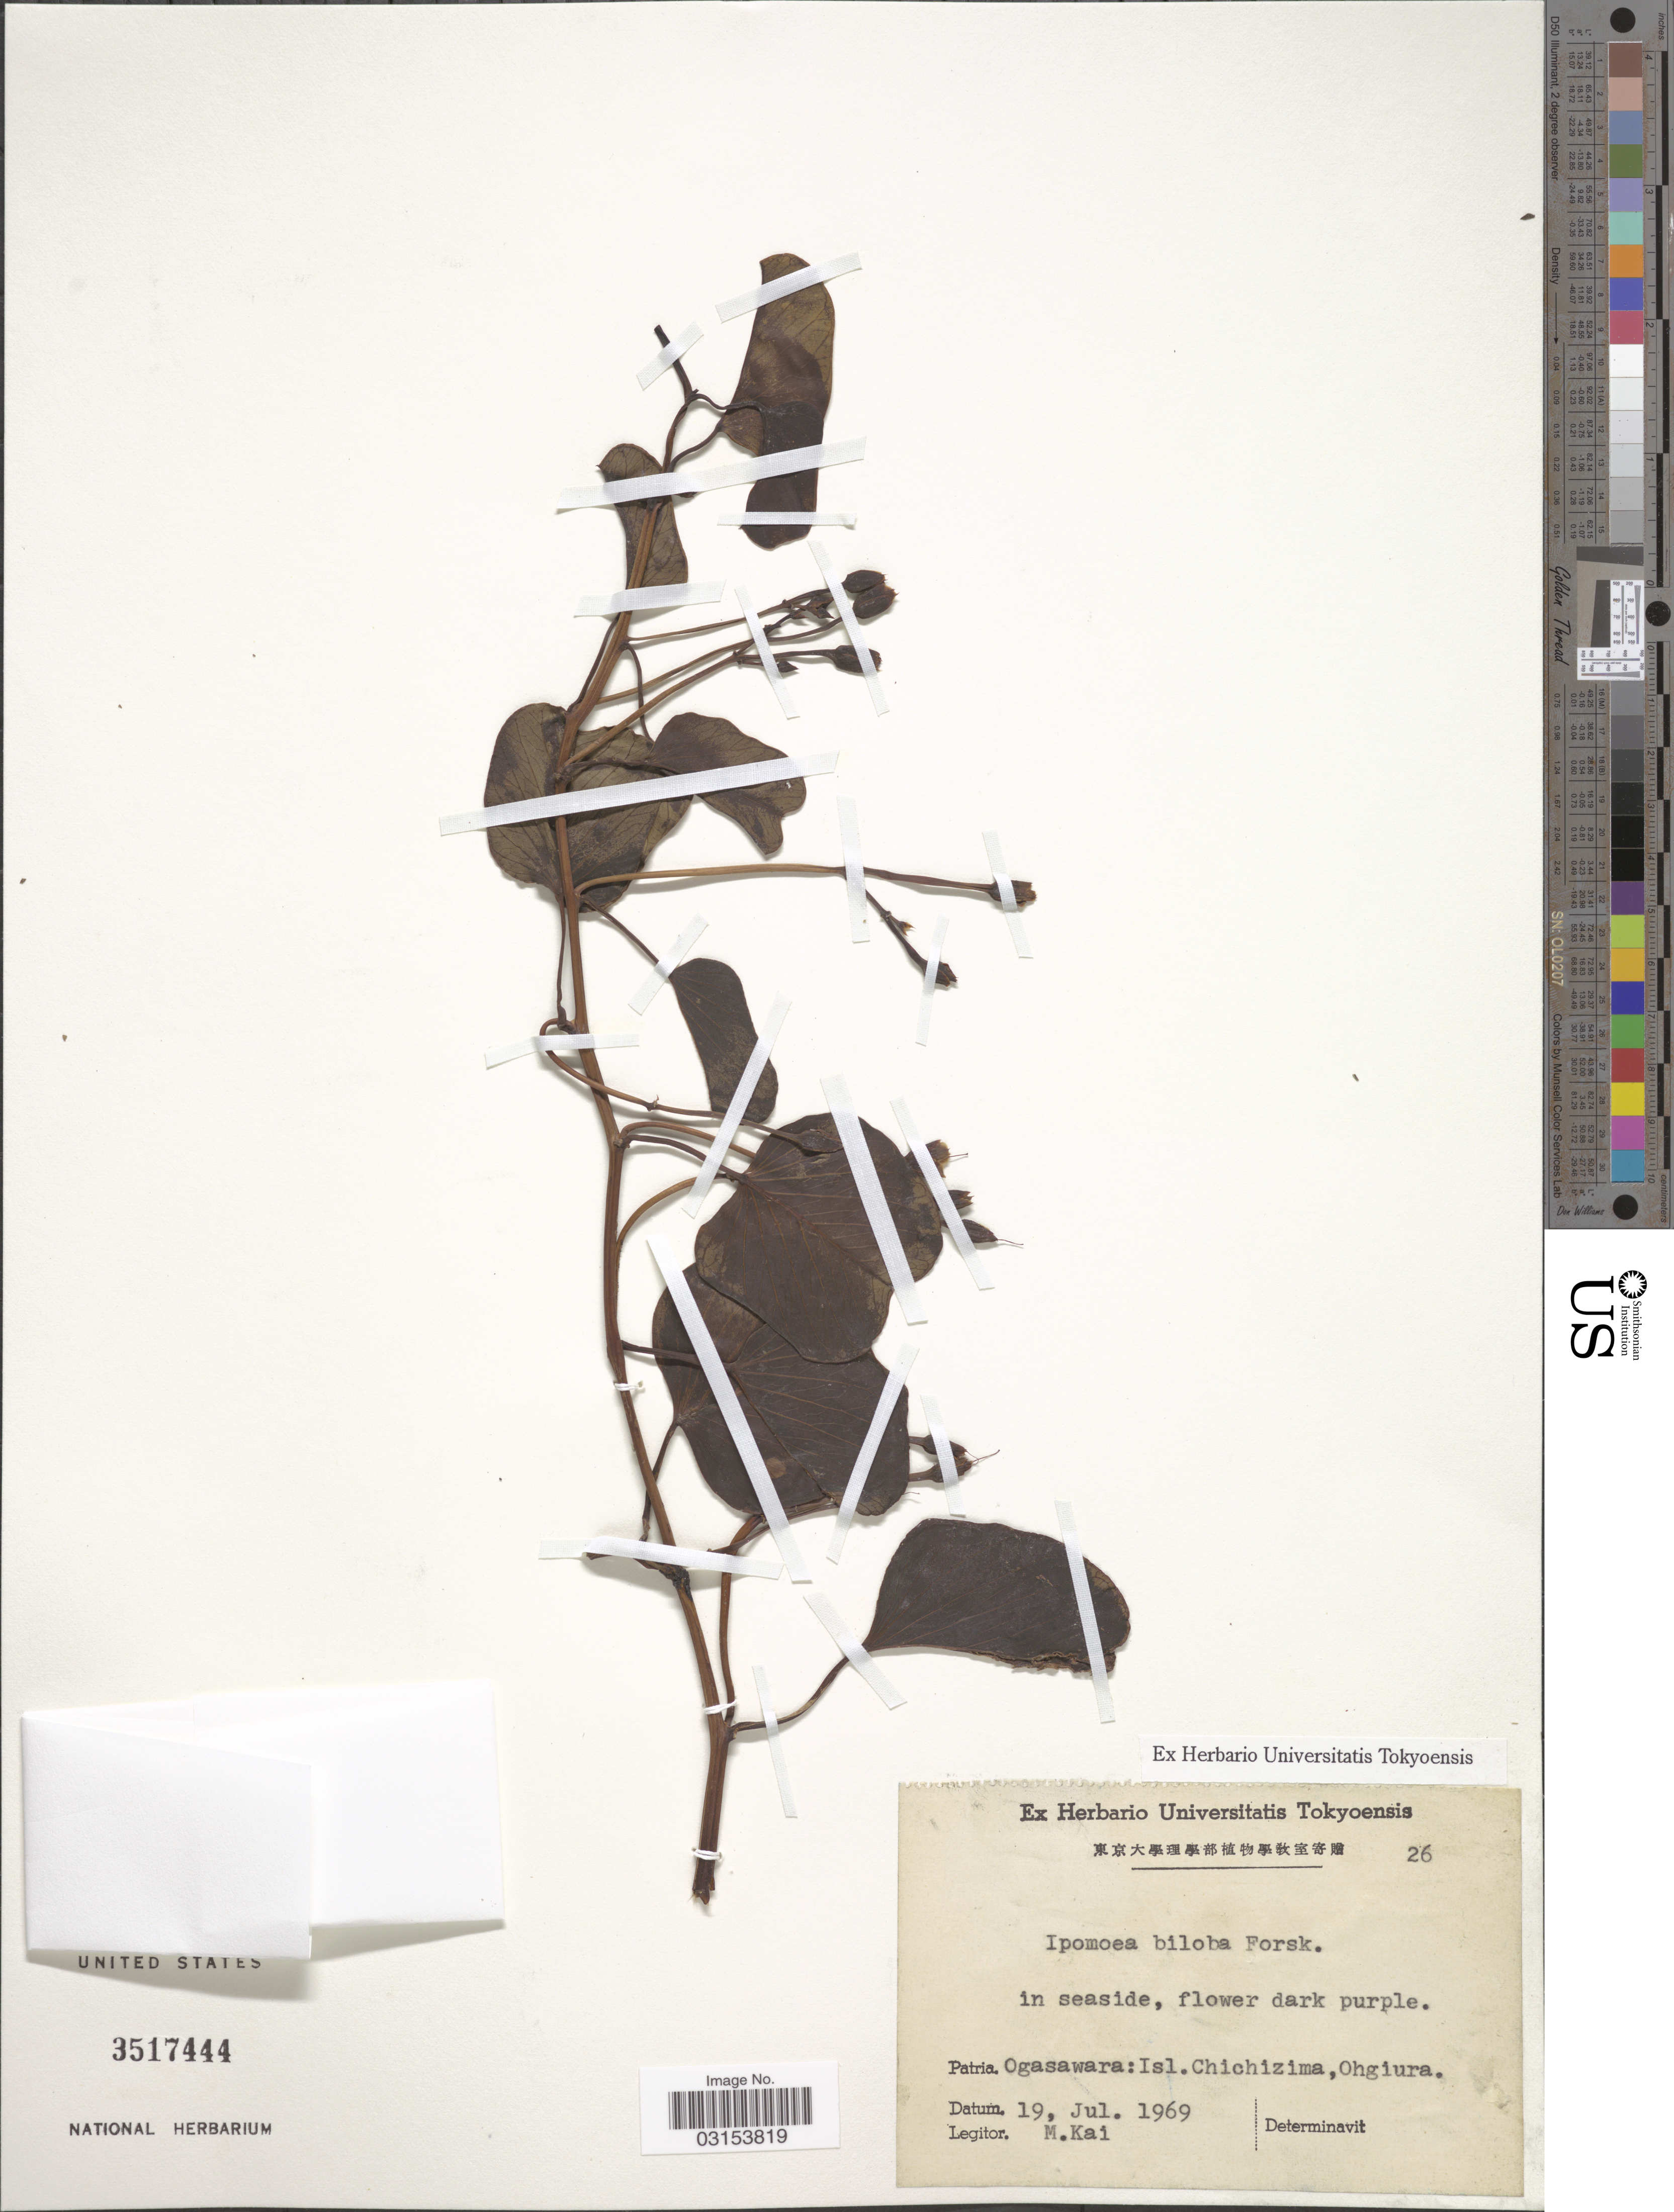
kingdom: Plantae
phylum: Tracheophyta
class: Magnoliopsida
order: Solanales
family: Convolvulaceae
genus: Ipomoea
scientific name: Ipomoea biloba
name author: Forssk.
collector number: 26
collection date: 1969-07-19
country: Japan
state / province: Tokyo, Federal City of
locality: Ogasawara: Isl. Chichizima, Ohgiura.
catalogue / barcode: US 3517444